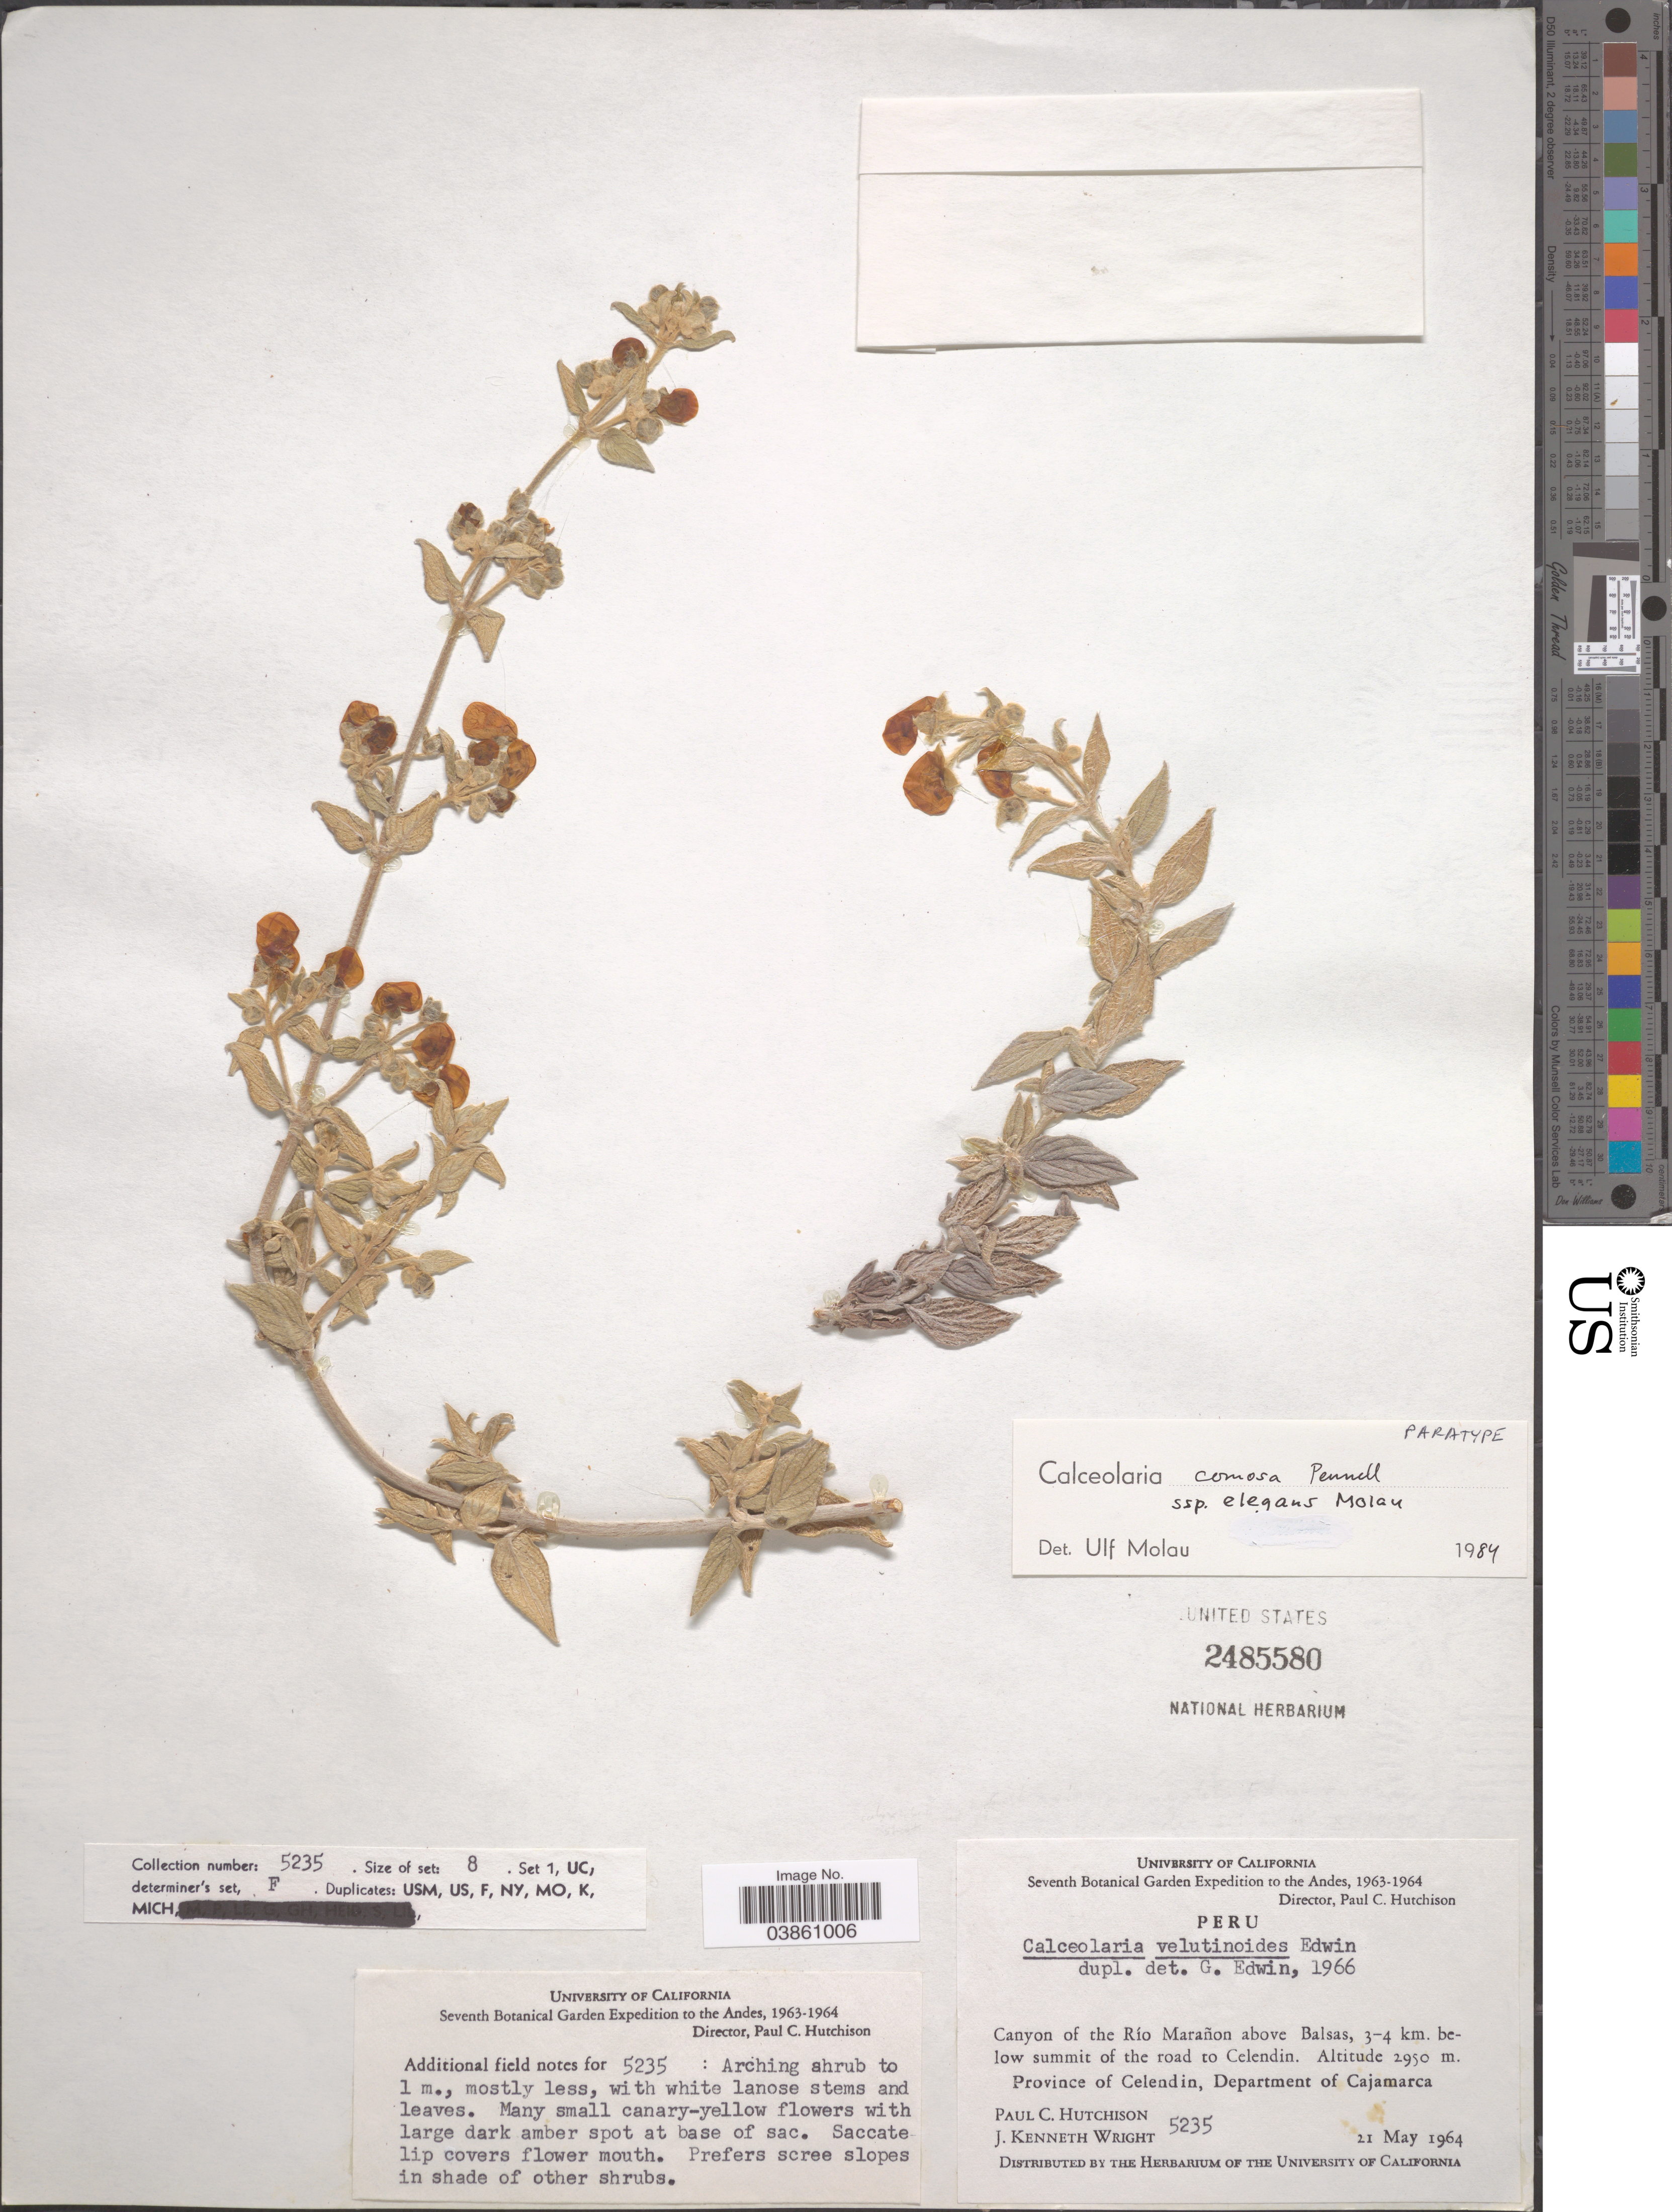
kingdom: Plantae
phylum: Tracheophyta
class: Magnoliopsida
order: Lamiales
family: Calceolariaceae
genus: Calceolaria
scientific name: Calceolaria comosa subsp. elegans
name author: Molau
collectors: P. C. Hutchison & J. K. Wright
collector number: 5235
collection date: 1964-05-21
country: Peru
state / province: Cajamarca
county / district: Celendín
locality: The Andes. Canyon of the Río Marañon above Balsas, 3-4 km. below summit of the road to Celendin.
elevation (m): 2950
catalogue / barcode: US 2485580